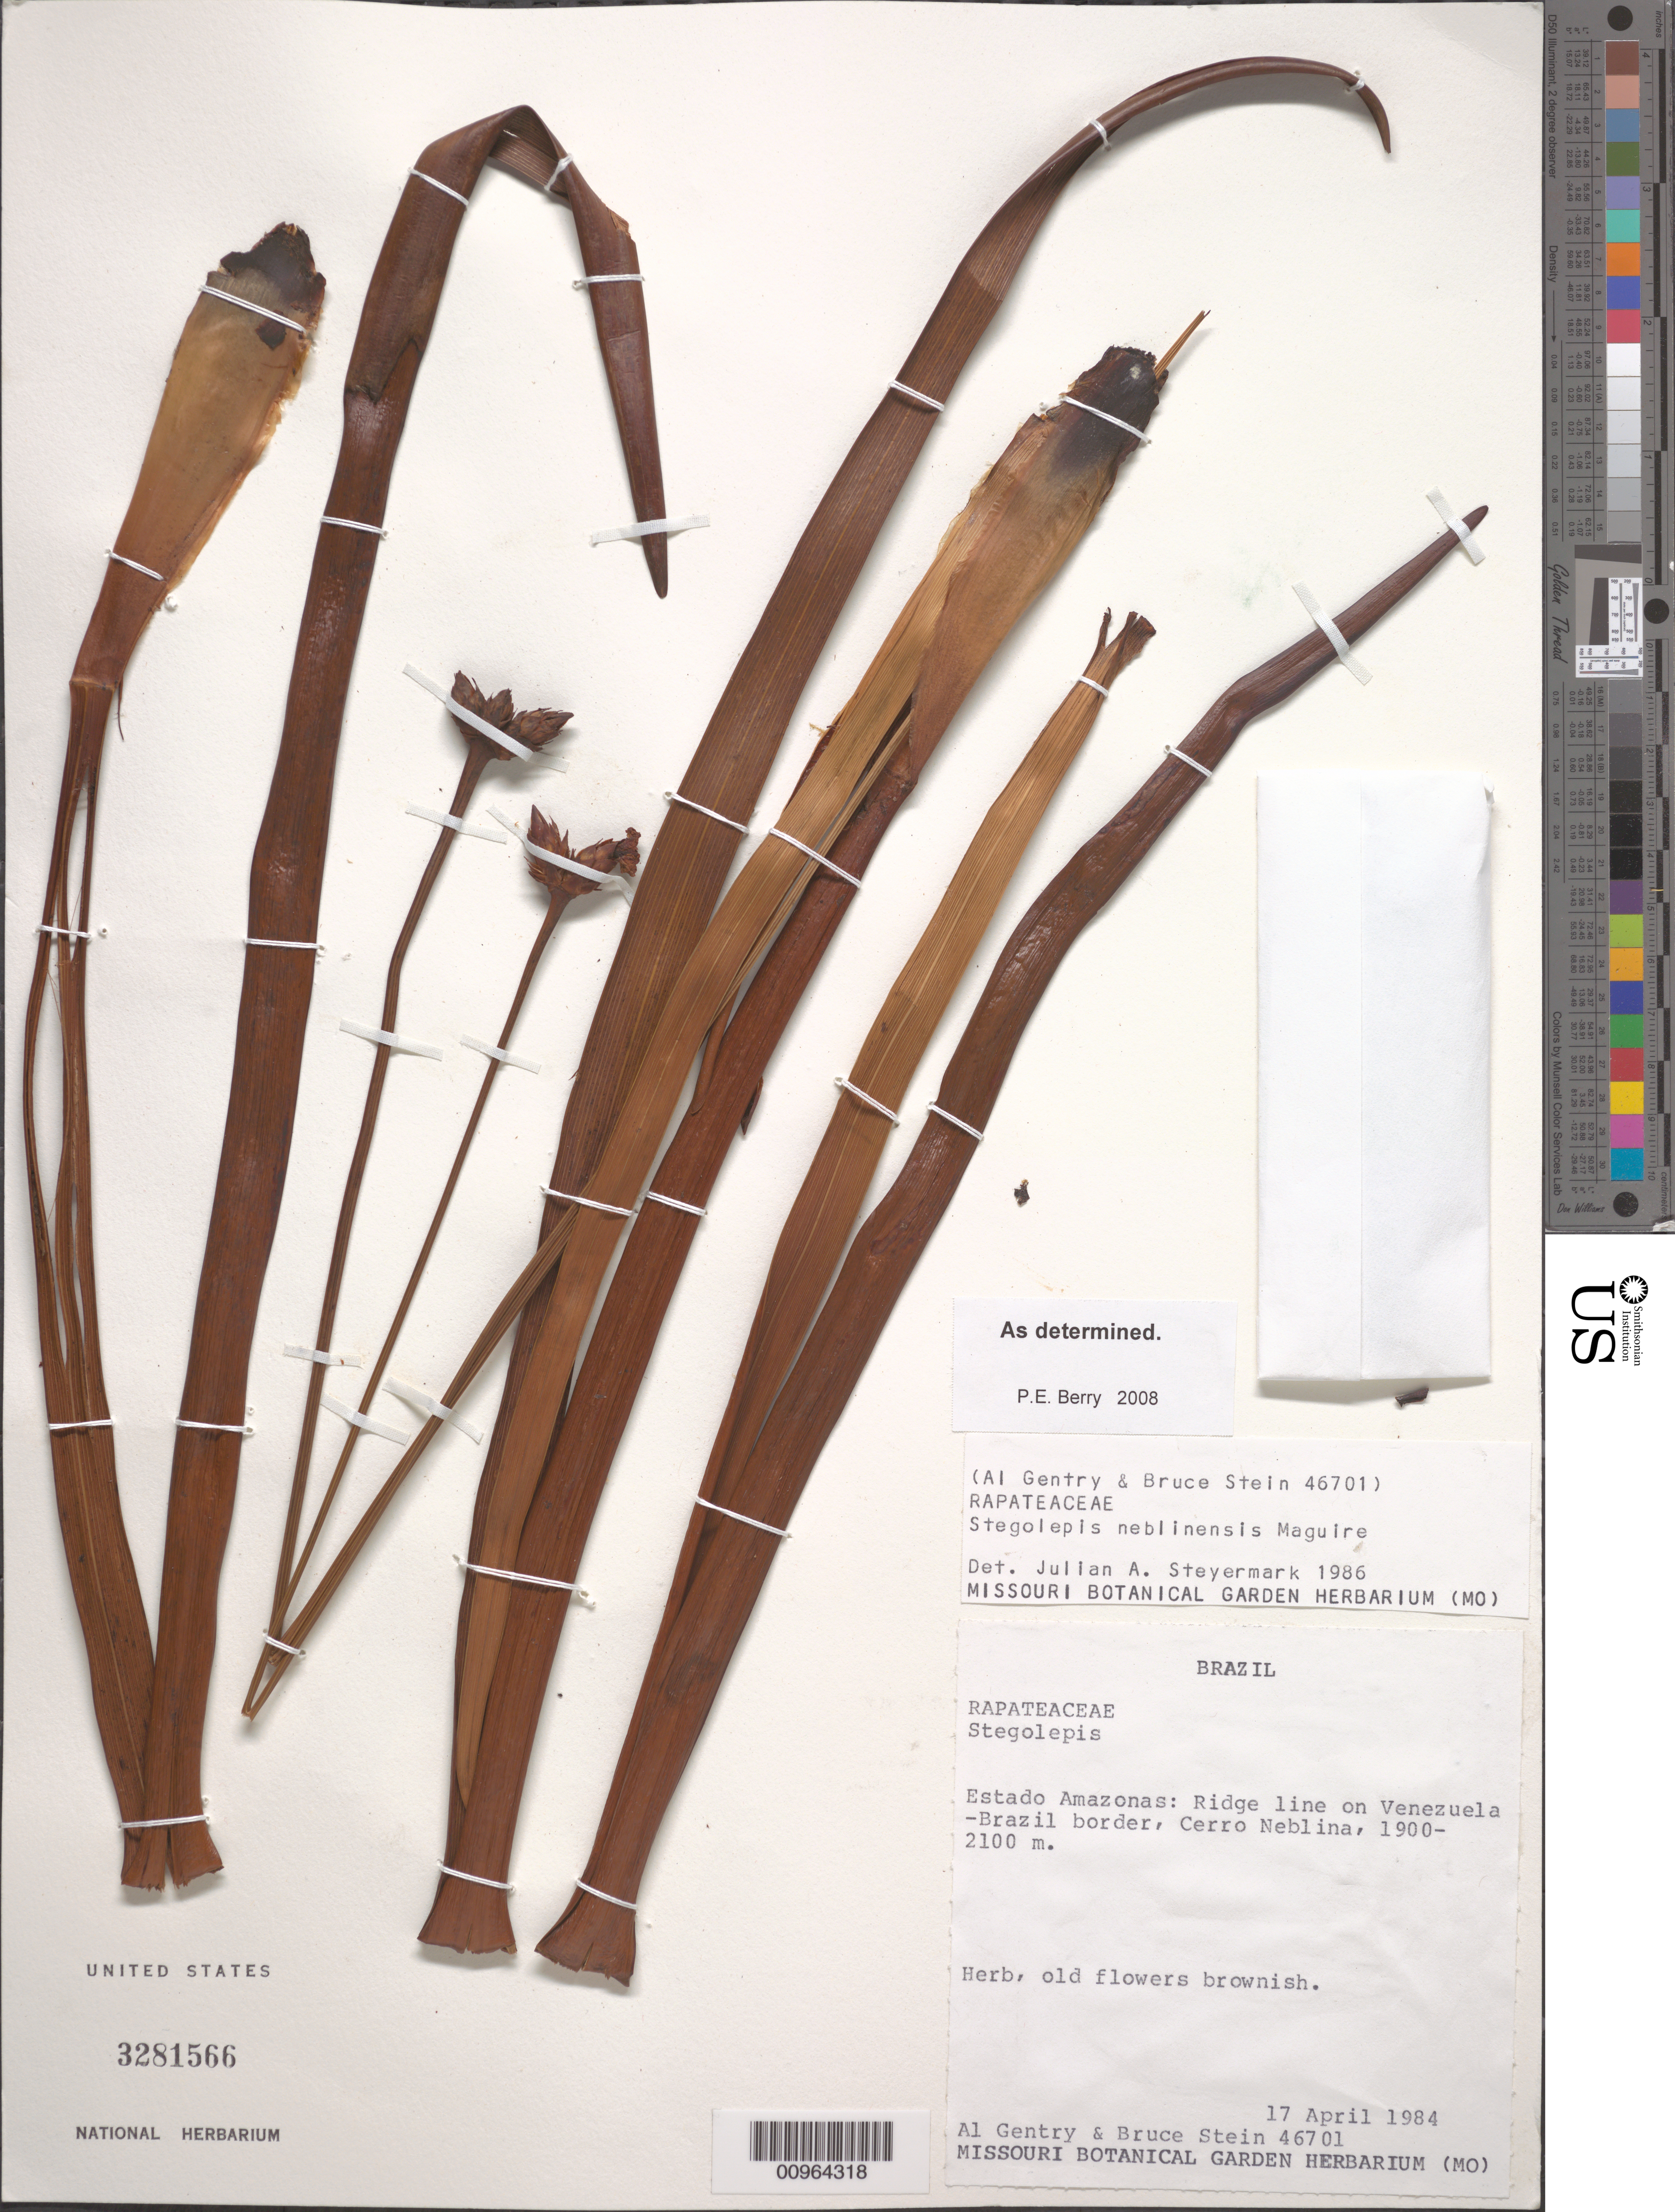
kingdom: Plantae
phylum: Tracheophyta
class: Liliopsida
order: Poales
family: Rapateaceae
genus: Stegolepis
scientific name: Stegolepis neblinensis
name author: Maguire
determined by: Steyermark, Julian A., (VEN)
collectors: A. H. Gentry & B. Stein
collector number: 46701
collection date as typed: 17-Apr-84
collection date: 1984-04-17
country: Venezuela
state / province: Amazonas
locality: Venezuela - Brazil border, Cerro de La Neblina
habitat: Ridge-line along international frontier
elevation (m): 1900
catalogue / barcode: US 3281566